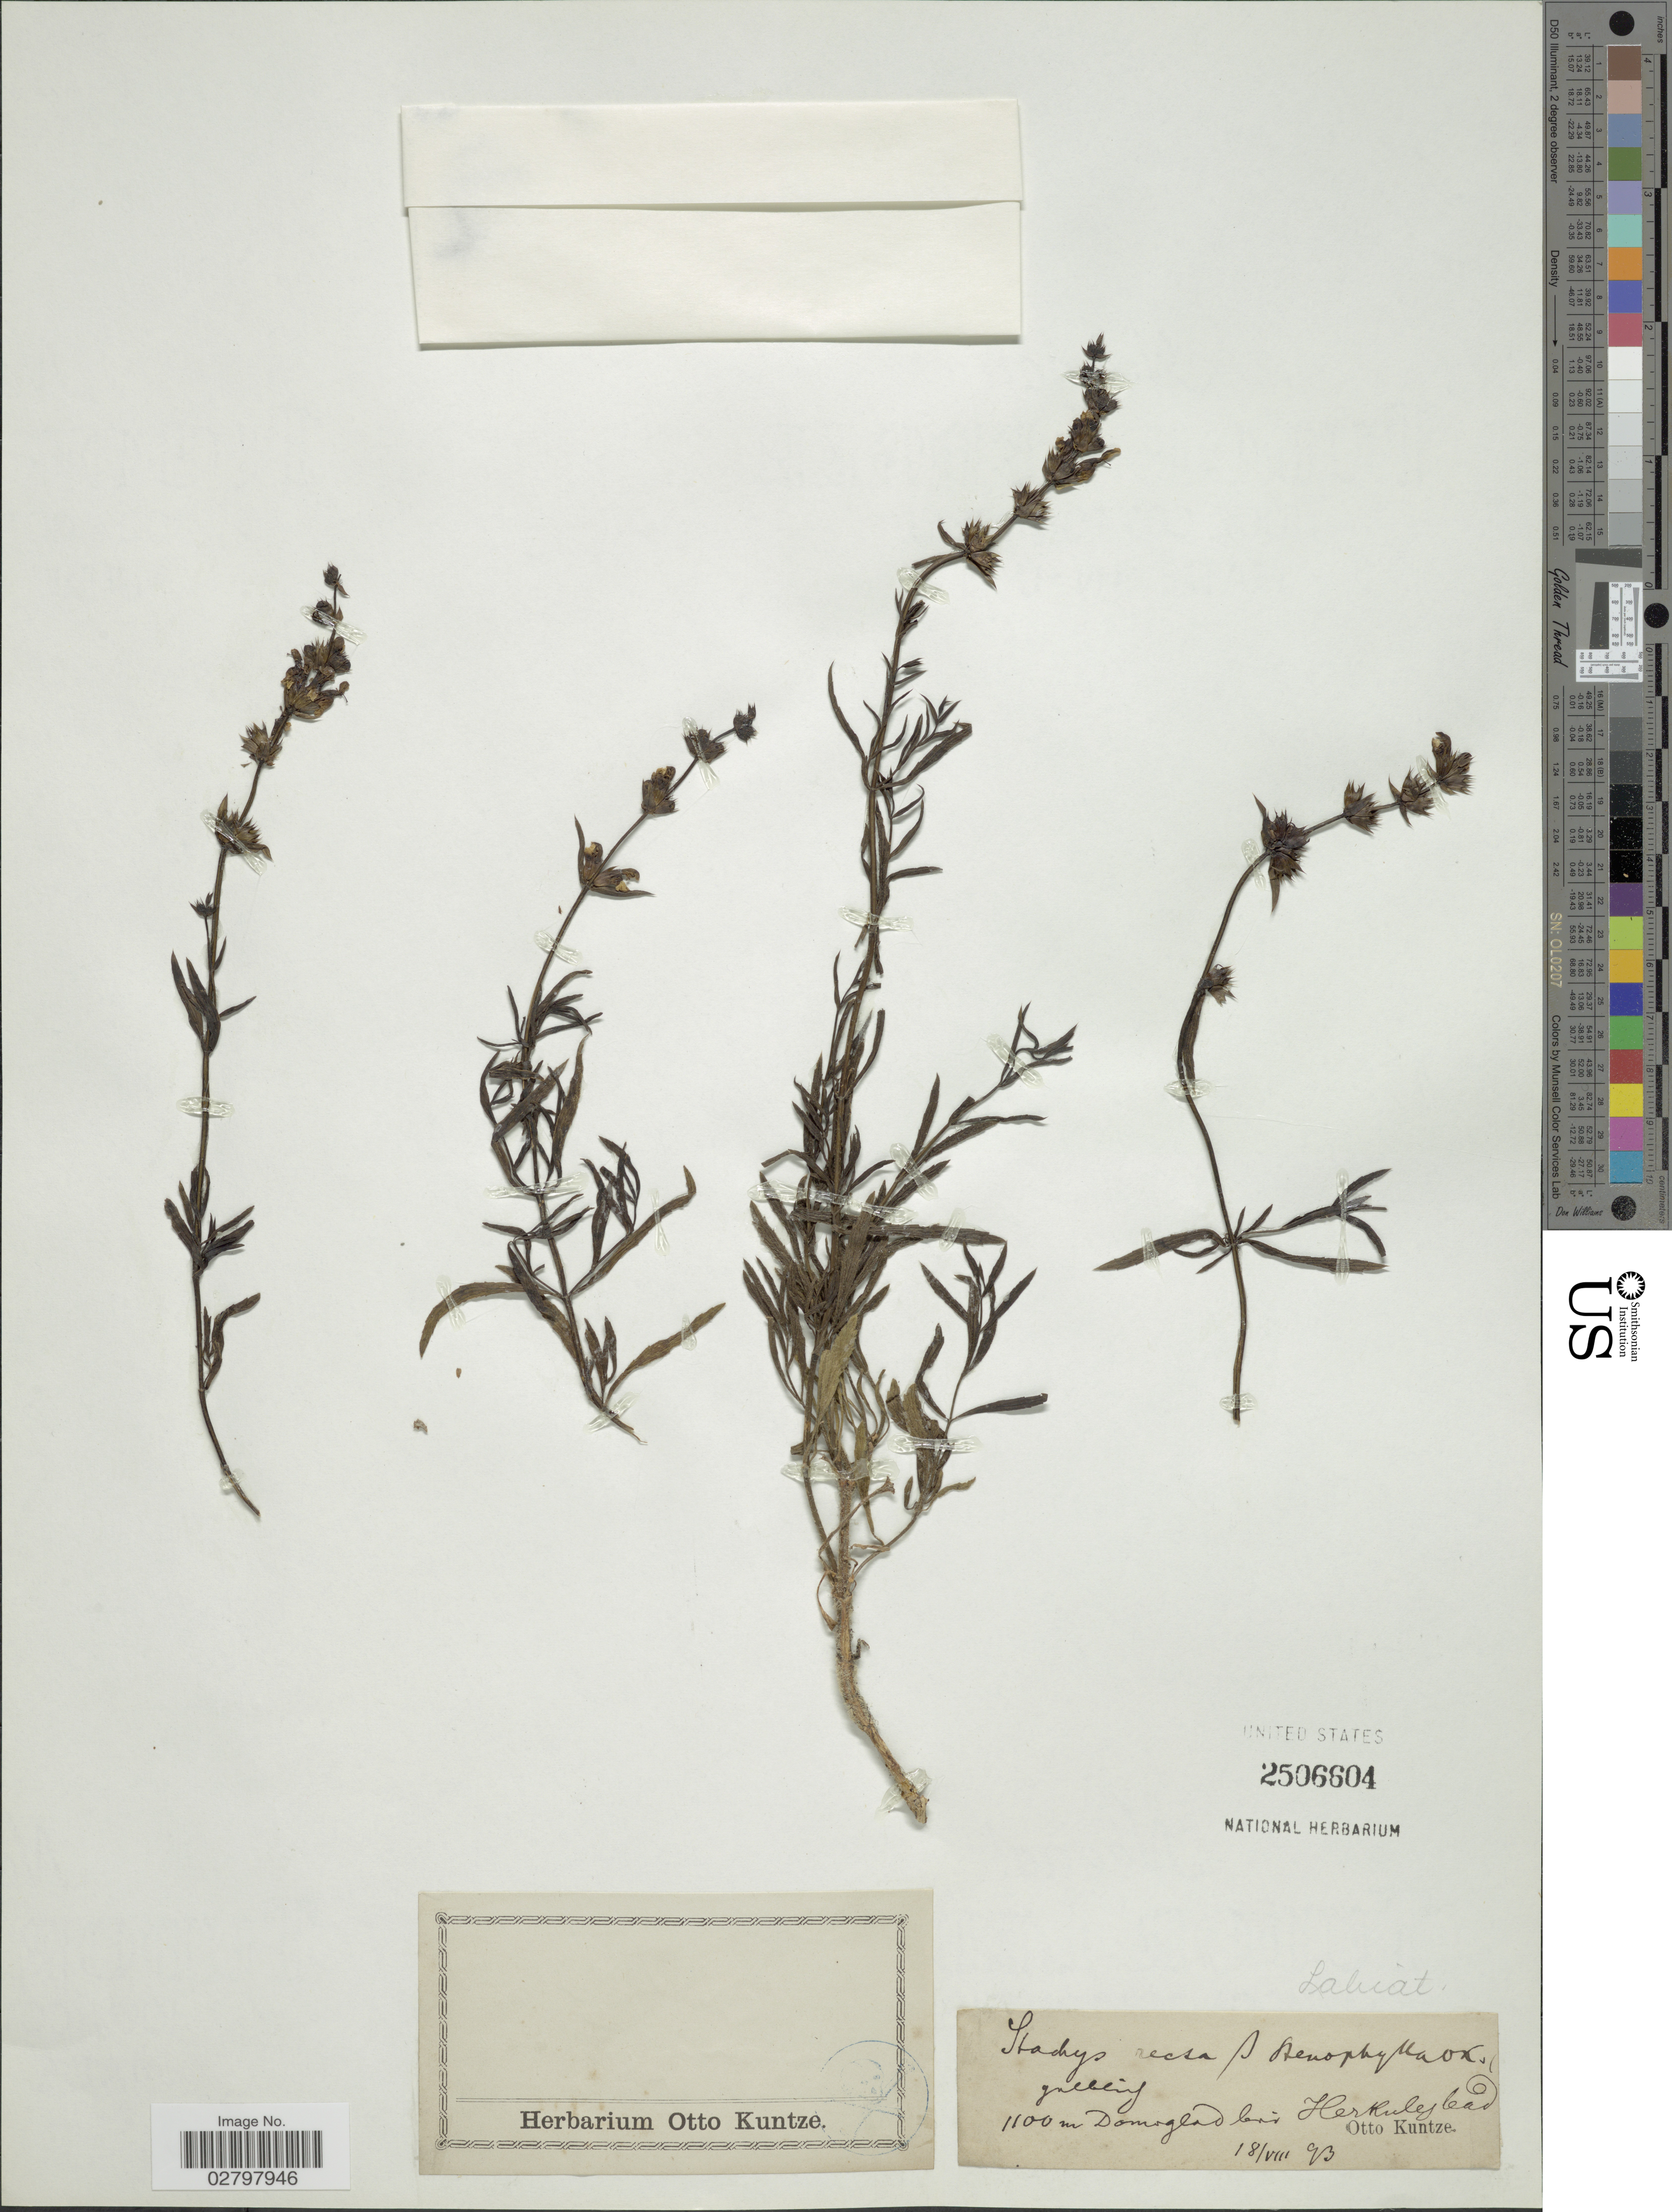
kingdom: Plantae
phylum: Tracheophyta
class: Magnoliopsida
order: Lamiales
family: Lamiaceae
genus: Stachys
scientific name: Stachys recta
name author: L.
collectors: C.E.O. Kuntze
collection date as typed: Transcribed d/m/y: 18/8/93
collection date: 1893-08-18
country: Romania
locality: Domglad bois Herkulesbad [interpreted]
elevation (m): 1100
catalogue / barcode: US 2506604